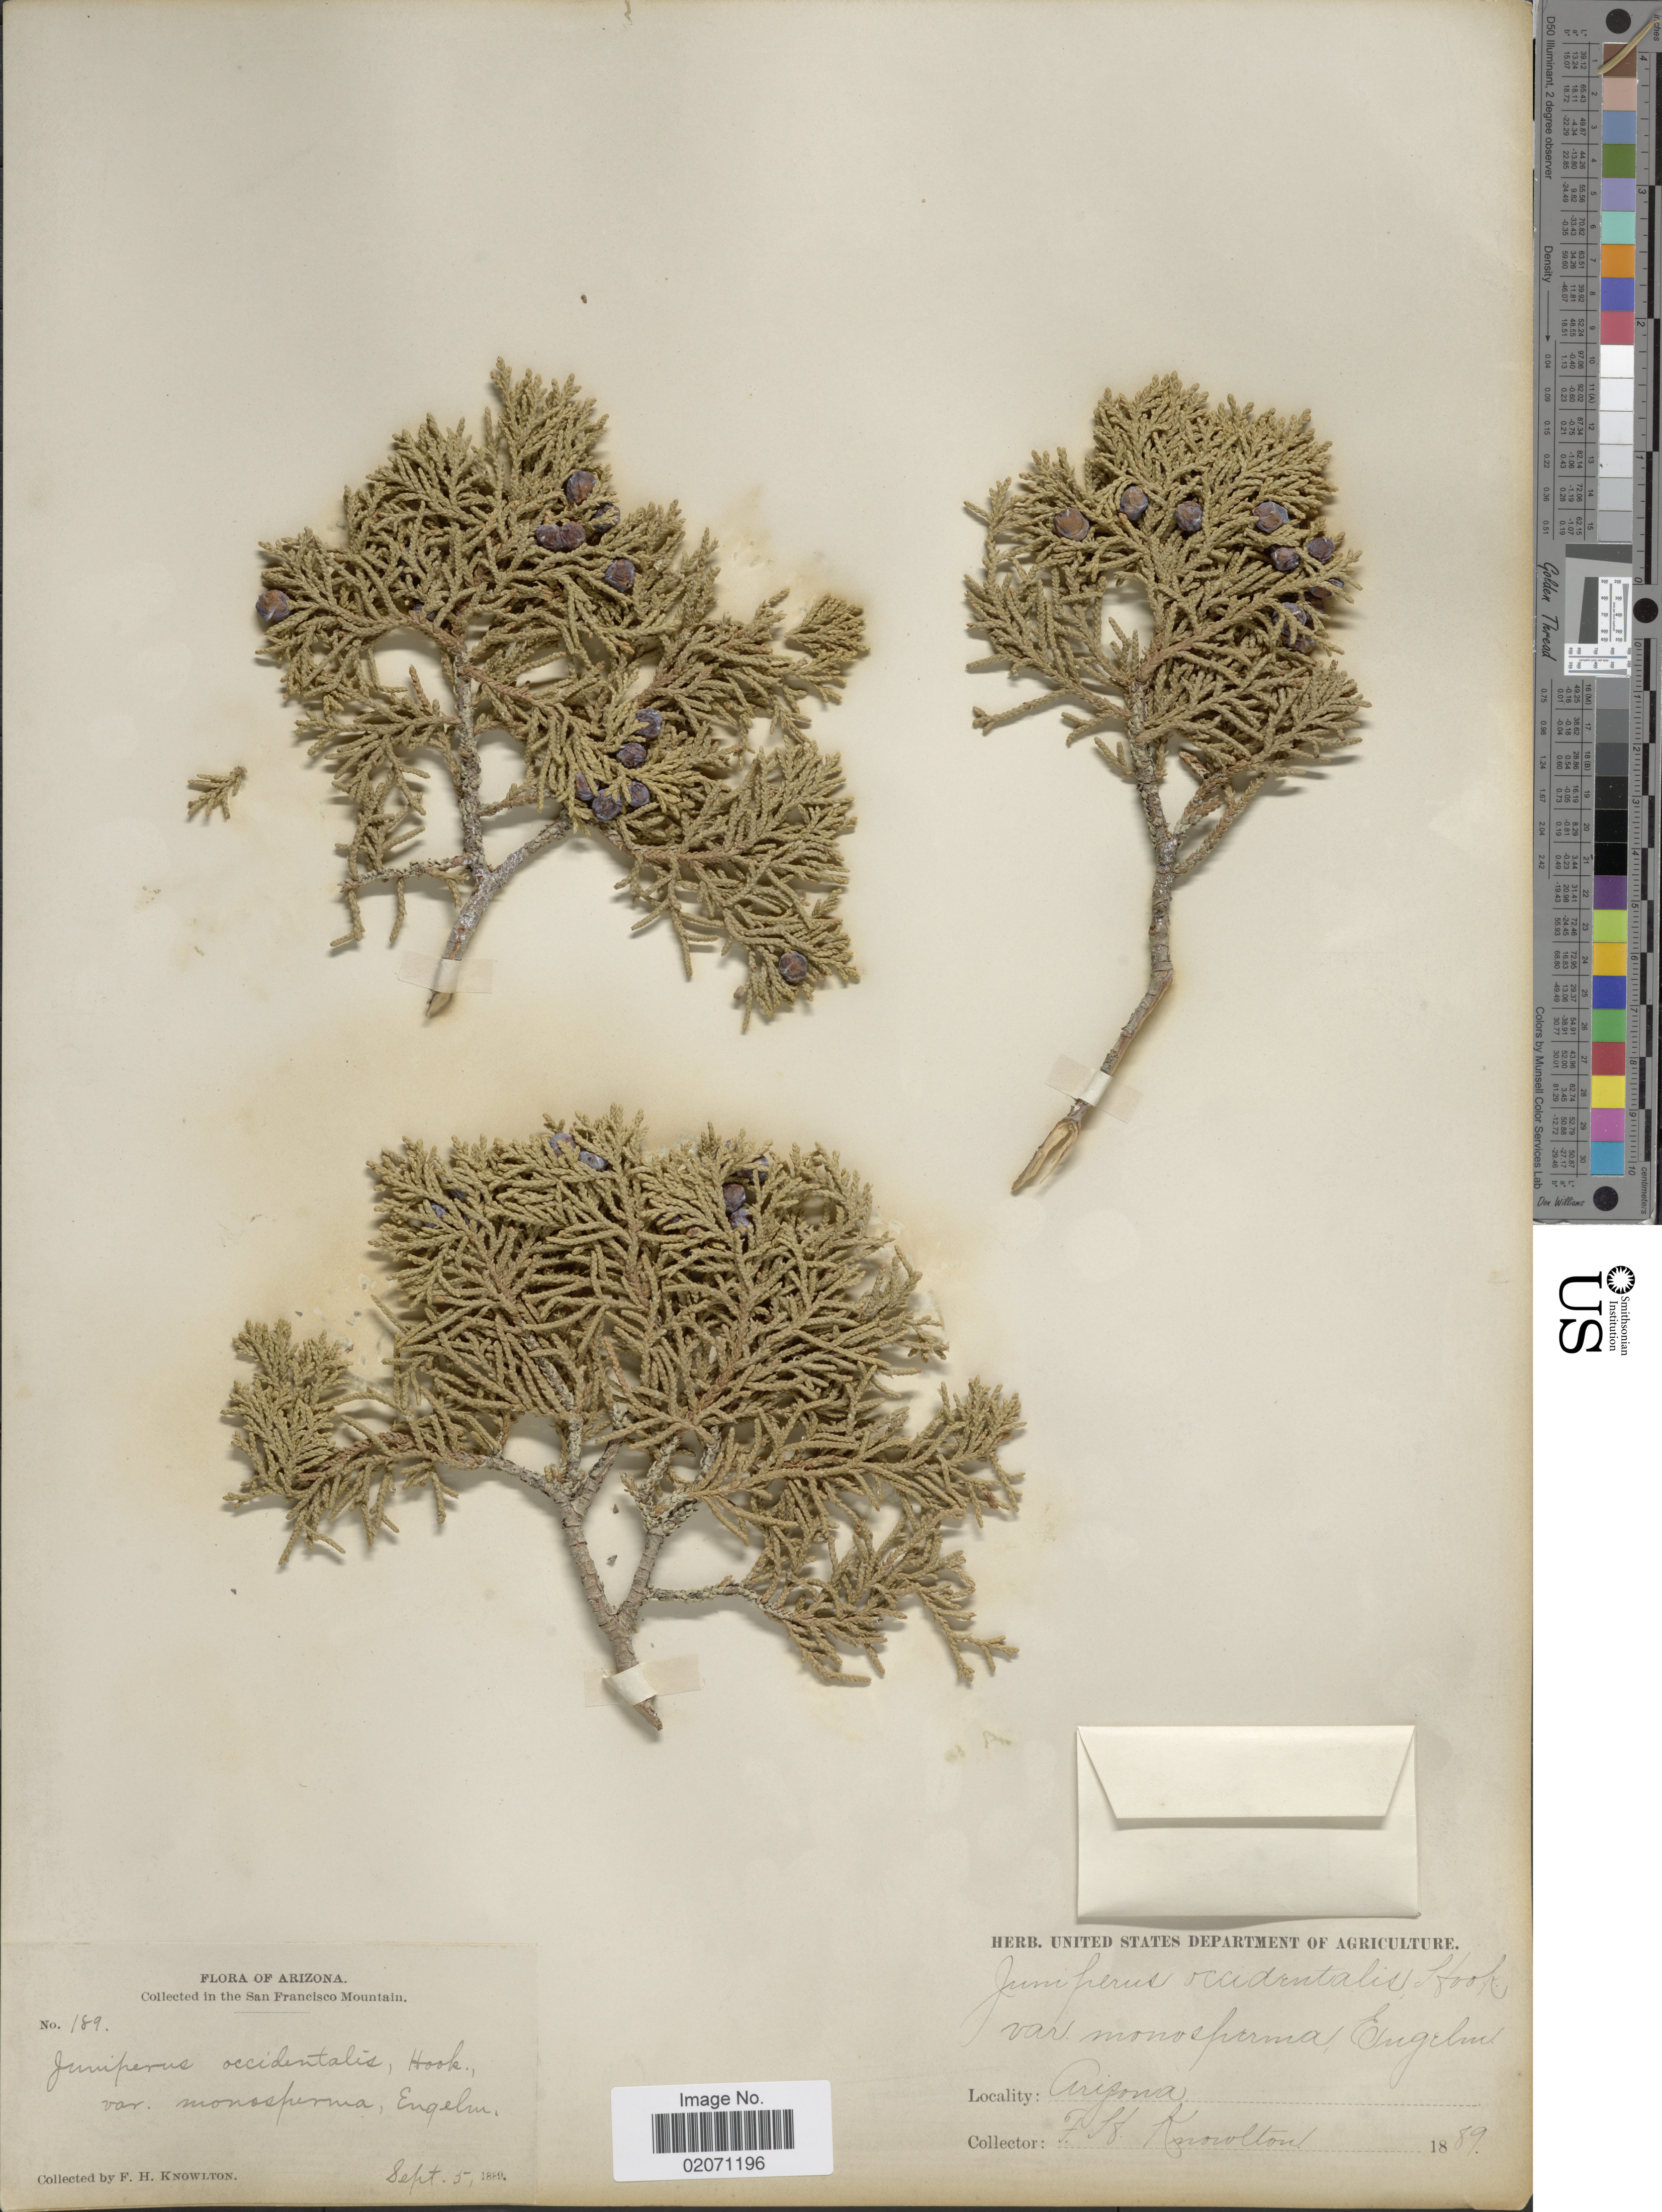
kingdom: Plantae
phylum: Tracheophyta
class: Pinopsida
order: Pinales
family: Cupressaceae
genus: Juniperus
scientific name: Juniperus monosperma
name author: (Engelm.) Sarg.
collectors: F. H. Knowlton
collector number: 189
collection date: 1889-09-05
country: United States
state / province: Arizona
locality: San Francisco Mountain